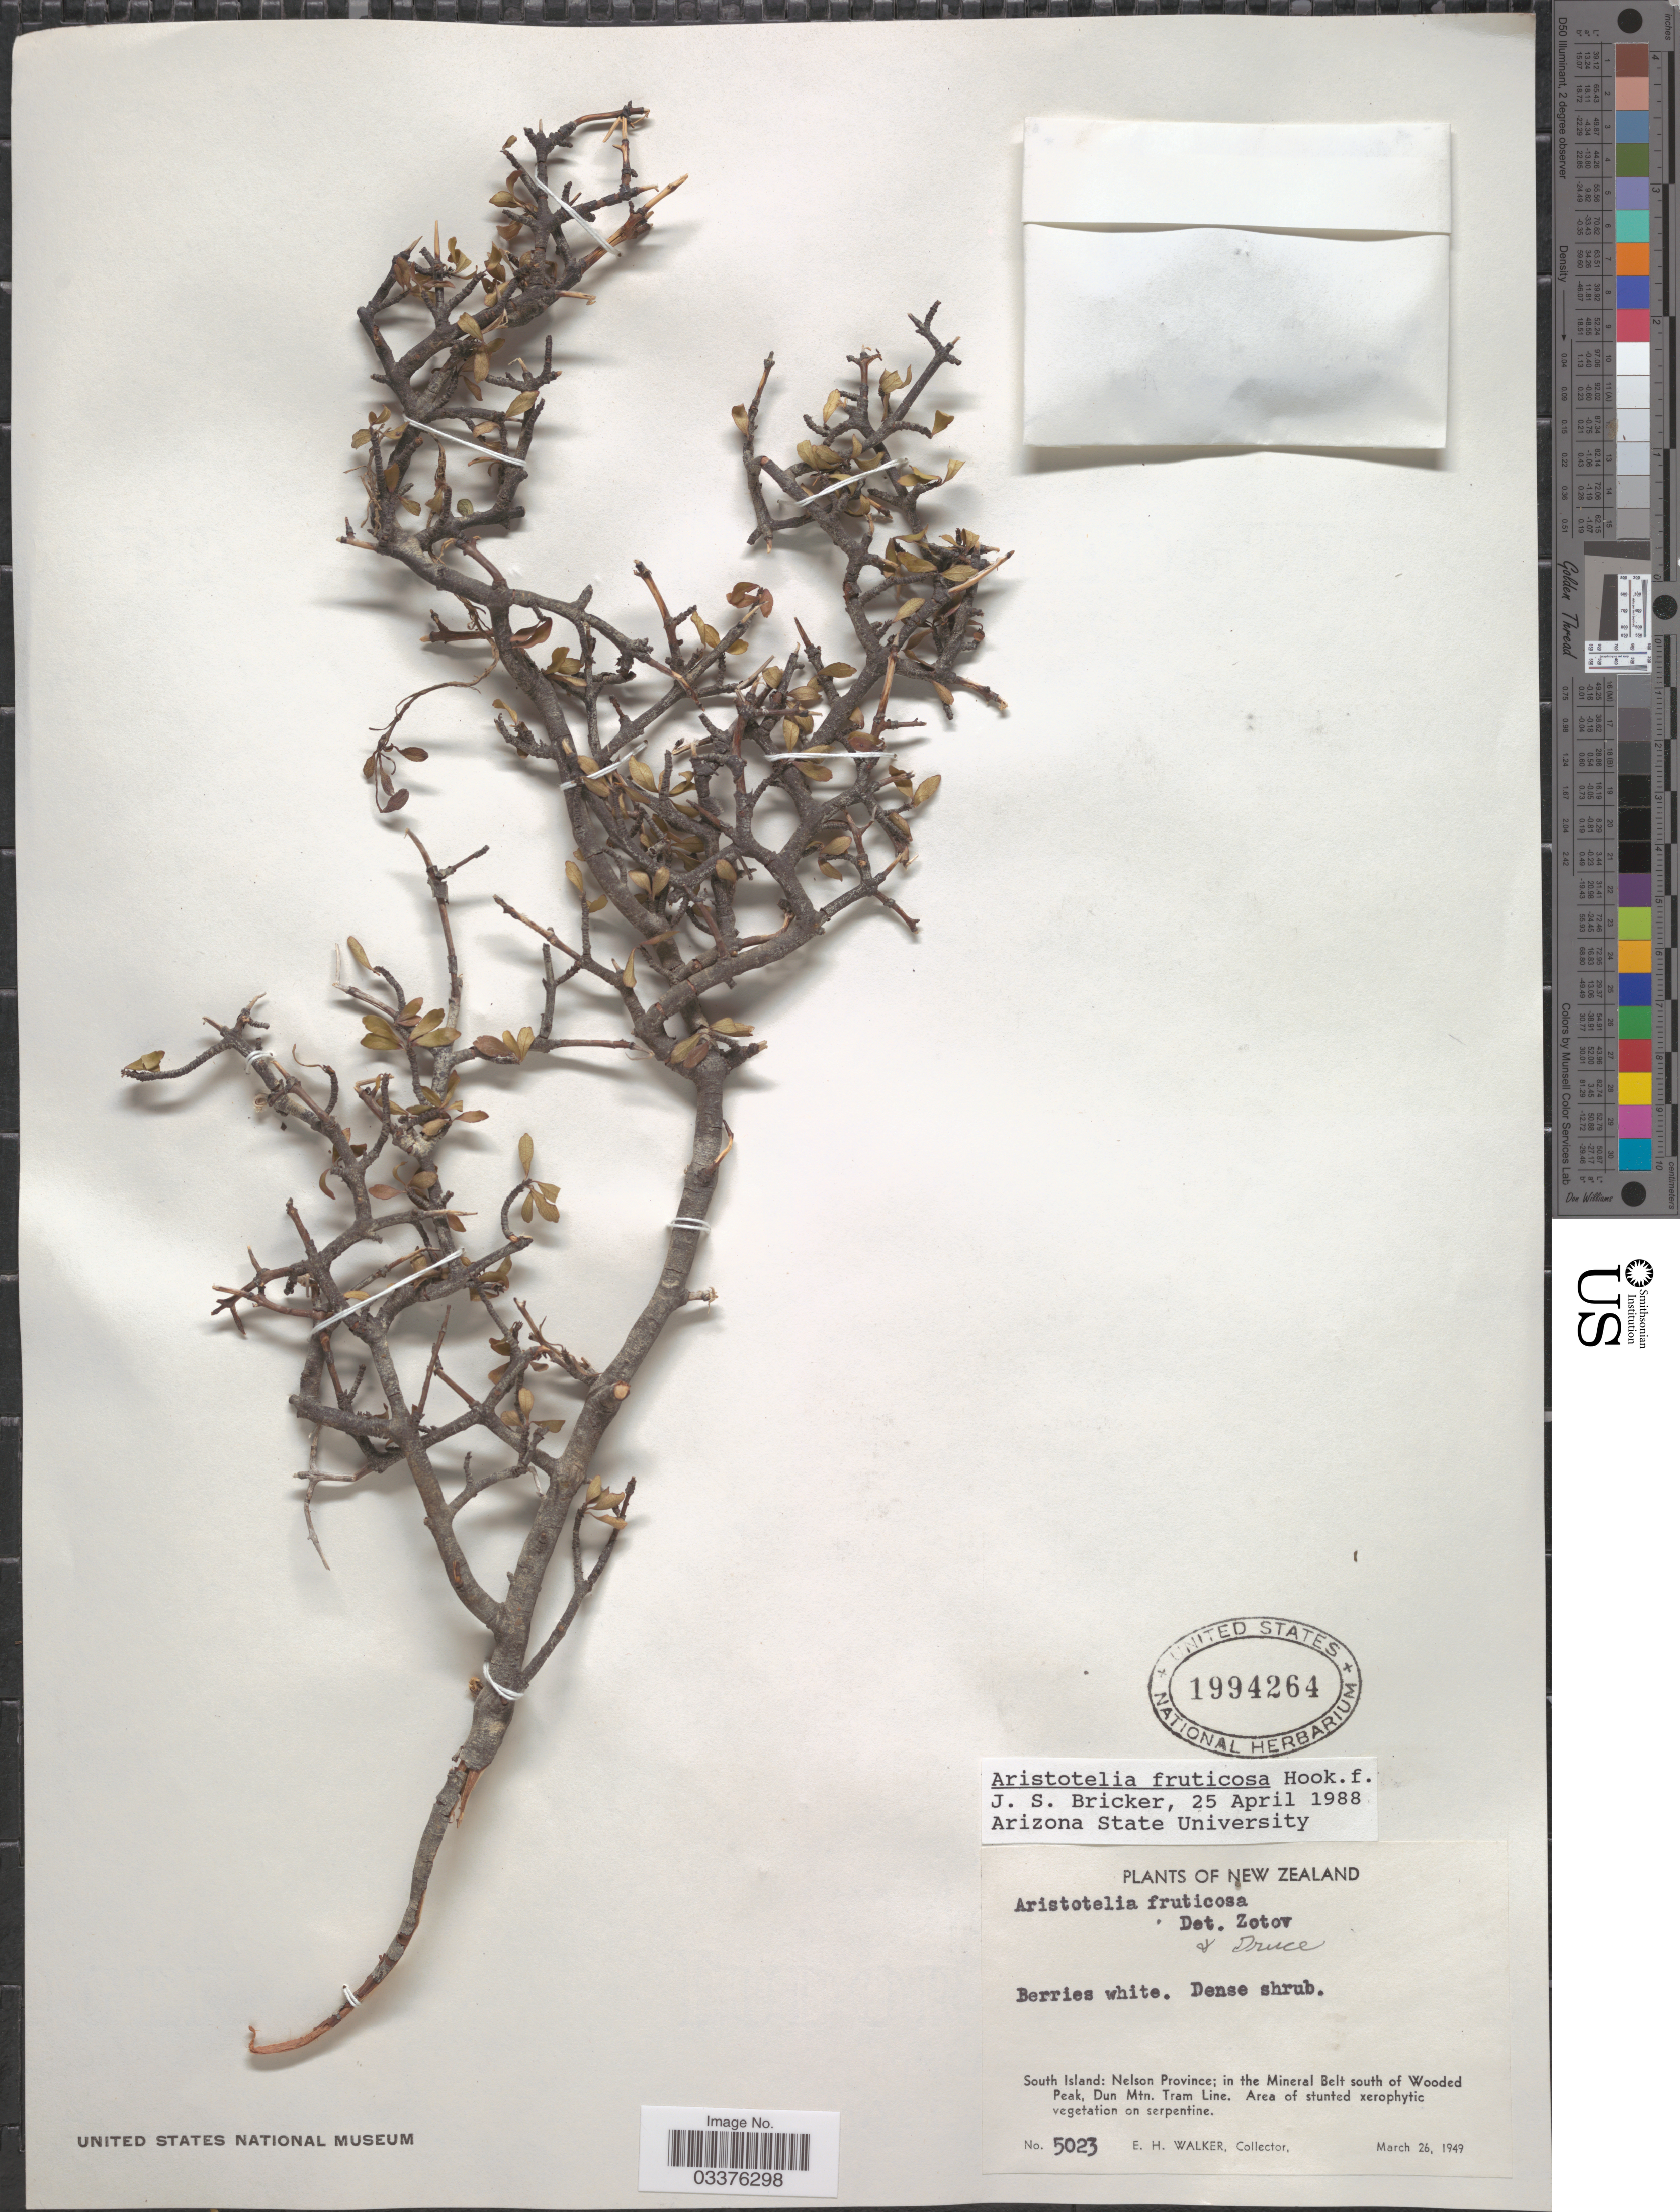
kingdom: Plantae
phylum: Tracheophyta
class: Magnoliopsida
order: Oxalidales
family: Elaeocarpaceae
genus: Aristotelia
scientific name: Aristotelia fruticosa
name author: Hook. f.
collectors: E. H. Walker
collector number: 5023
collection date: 1949-03-26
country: New Zealand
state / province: Nelson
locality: South Island: in the Mineral Belt south of Wooded Peak, Dun Mtn. Tram Line.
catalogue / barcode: US 1994264